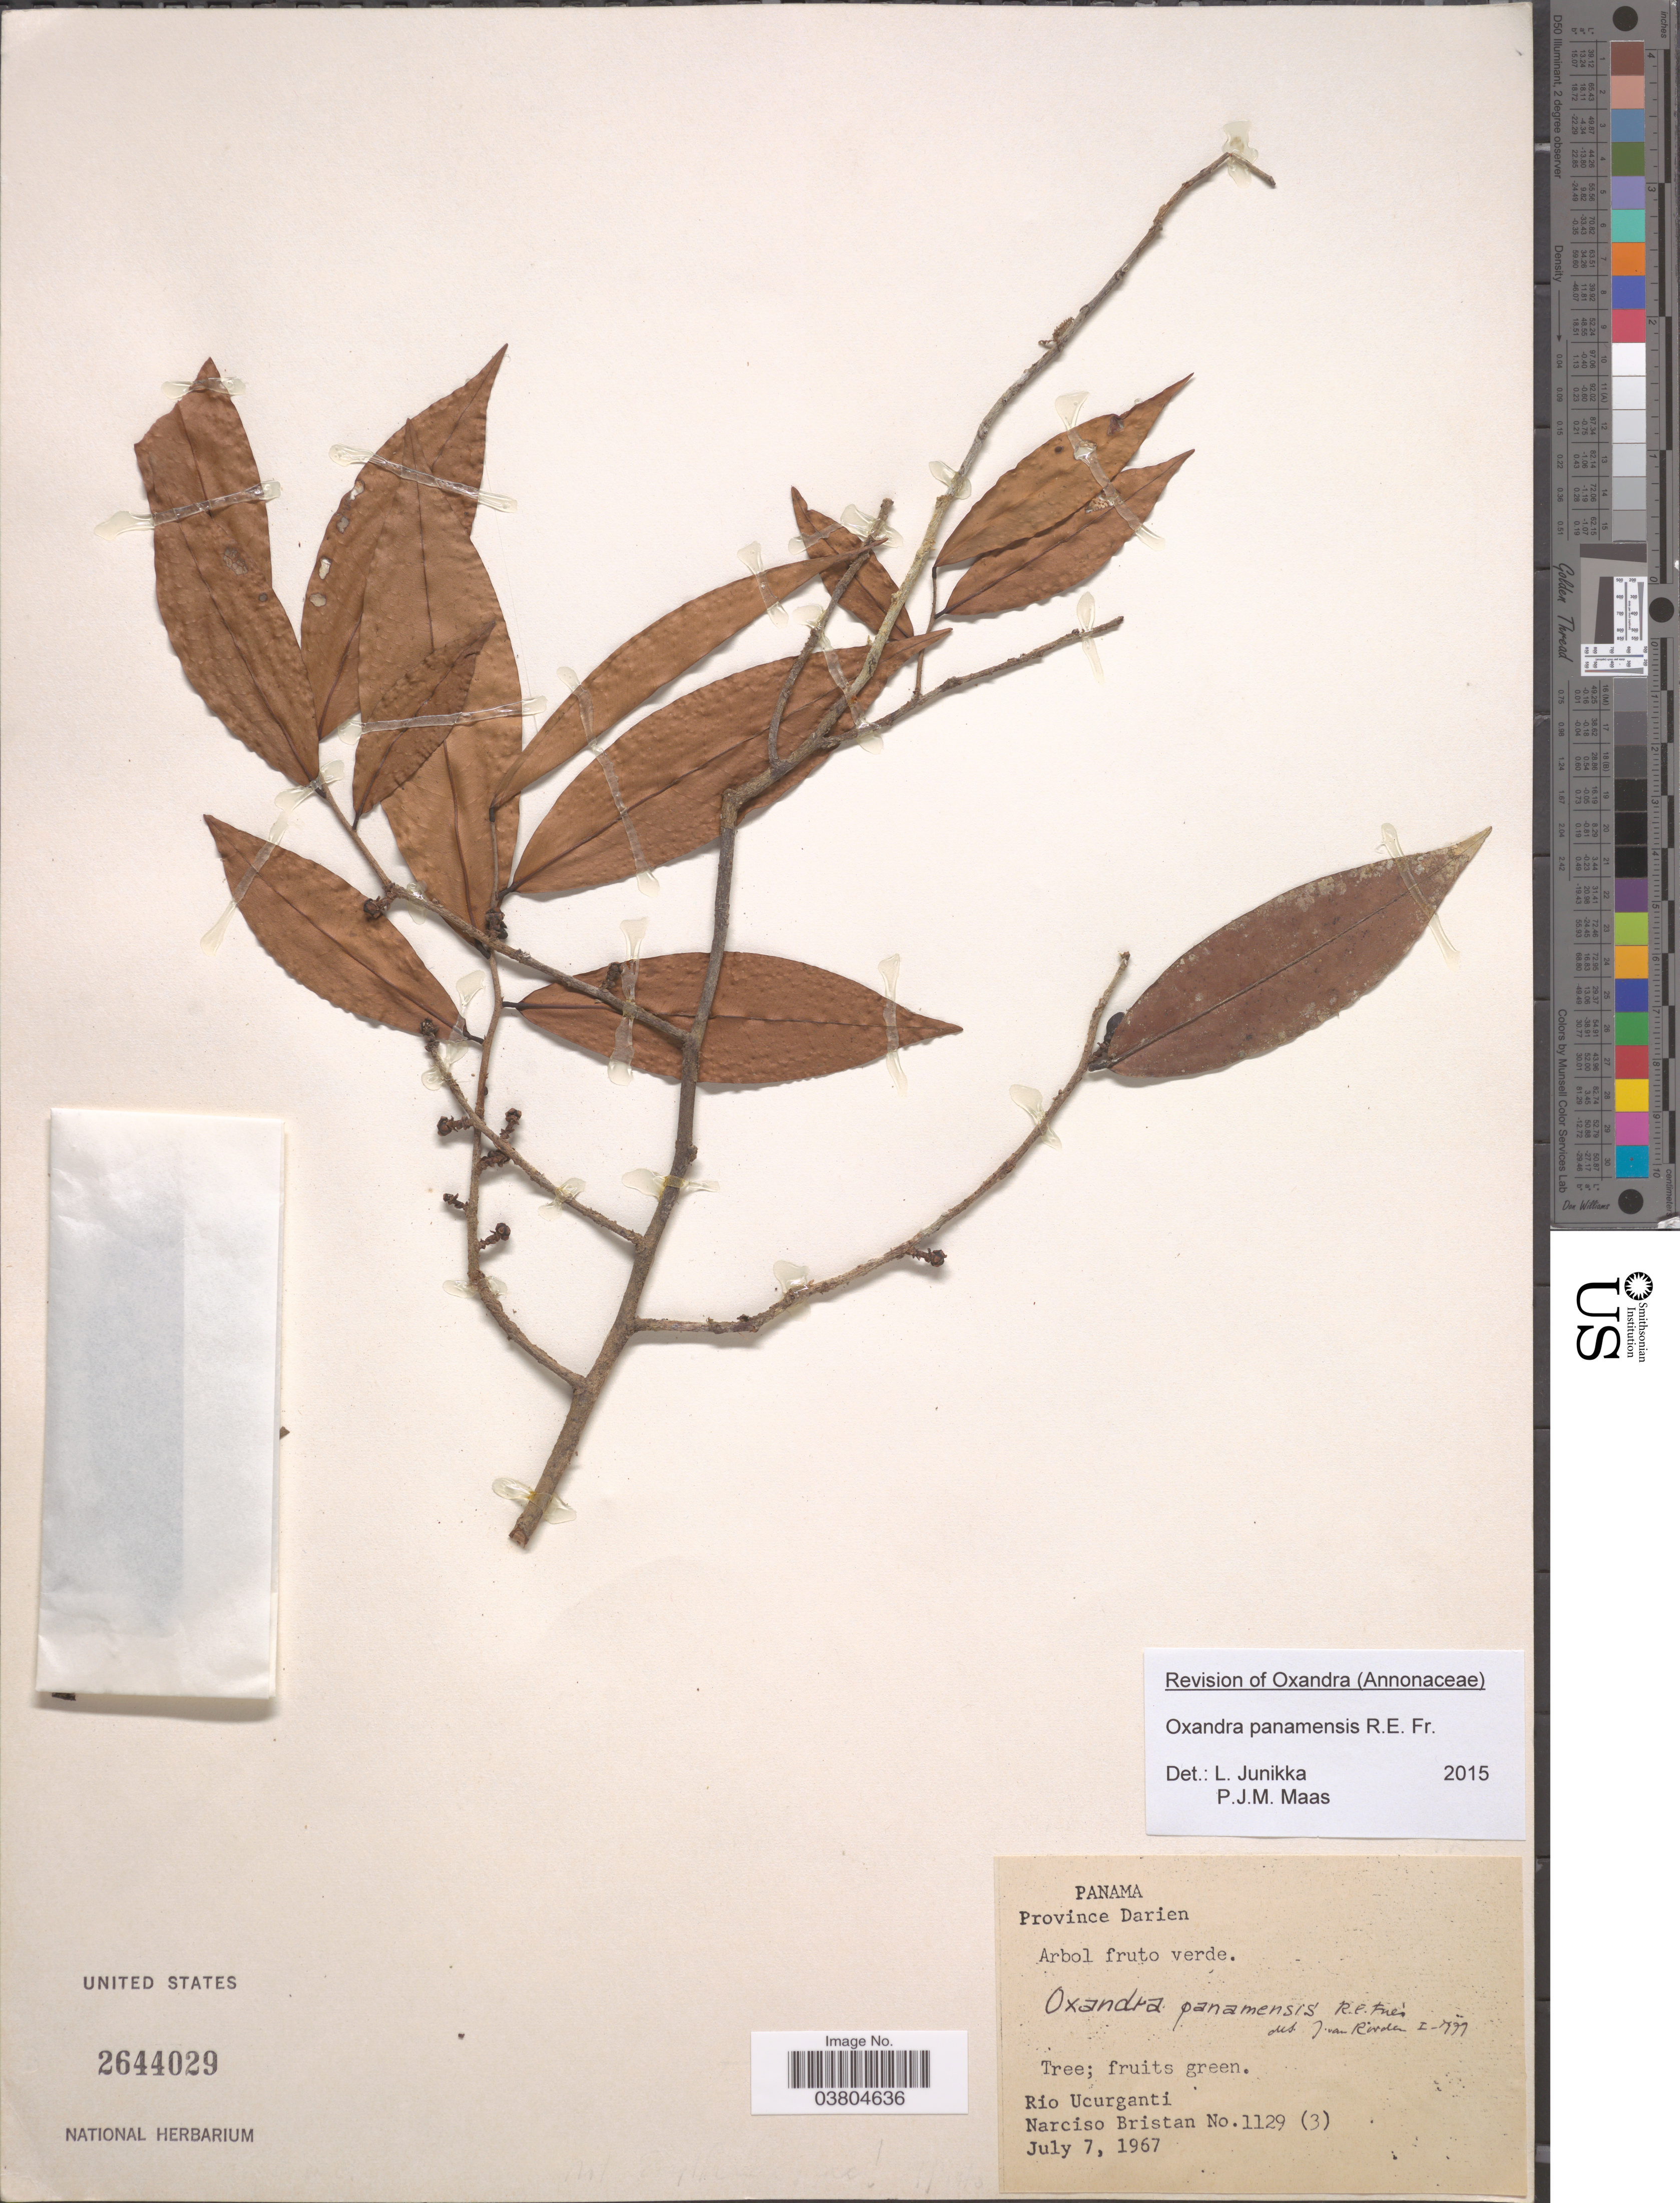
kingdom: Plantae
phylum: Tracheophyta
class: Magnoliopsida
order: Magnoliales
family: Annonaceae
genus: Oxandra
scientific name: Oxandra panamensis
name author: R.E. Fr.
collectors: N. Bristan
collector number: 1129 (3)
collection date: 1967-07-07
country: Panama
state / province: Darien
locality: Rio Ucurganti.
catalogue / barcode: US 2644029